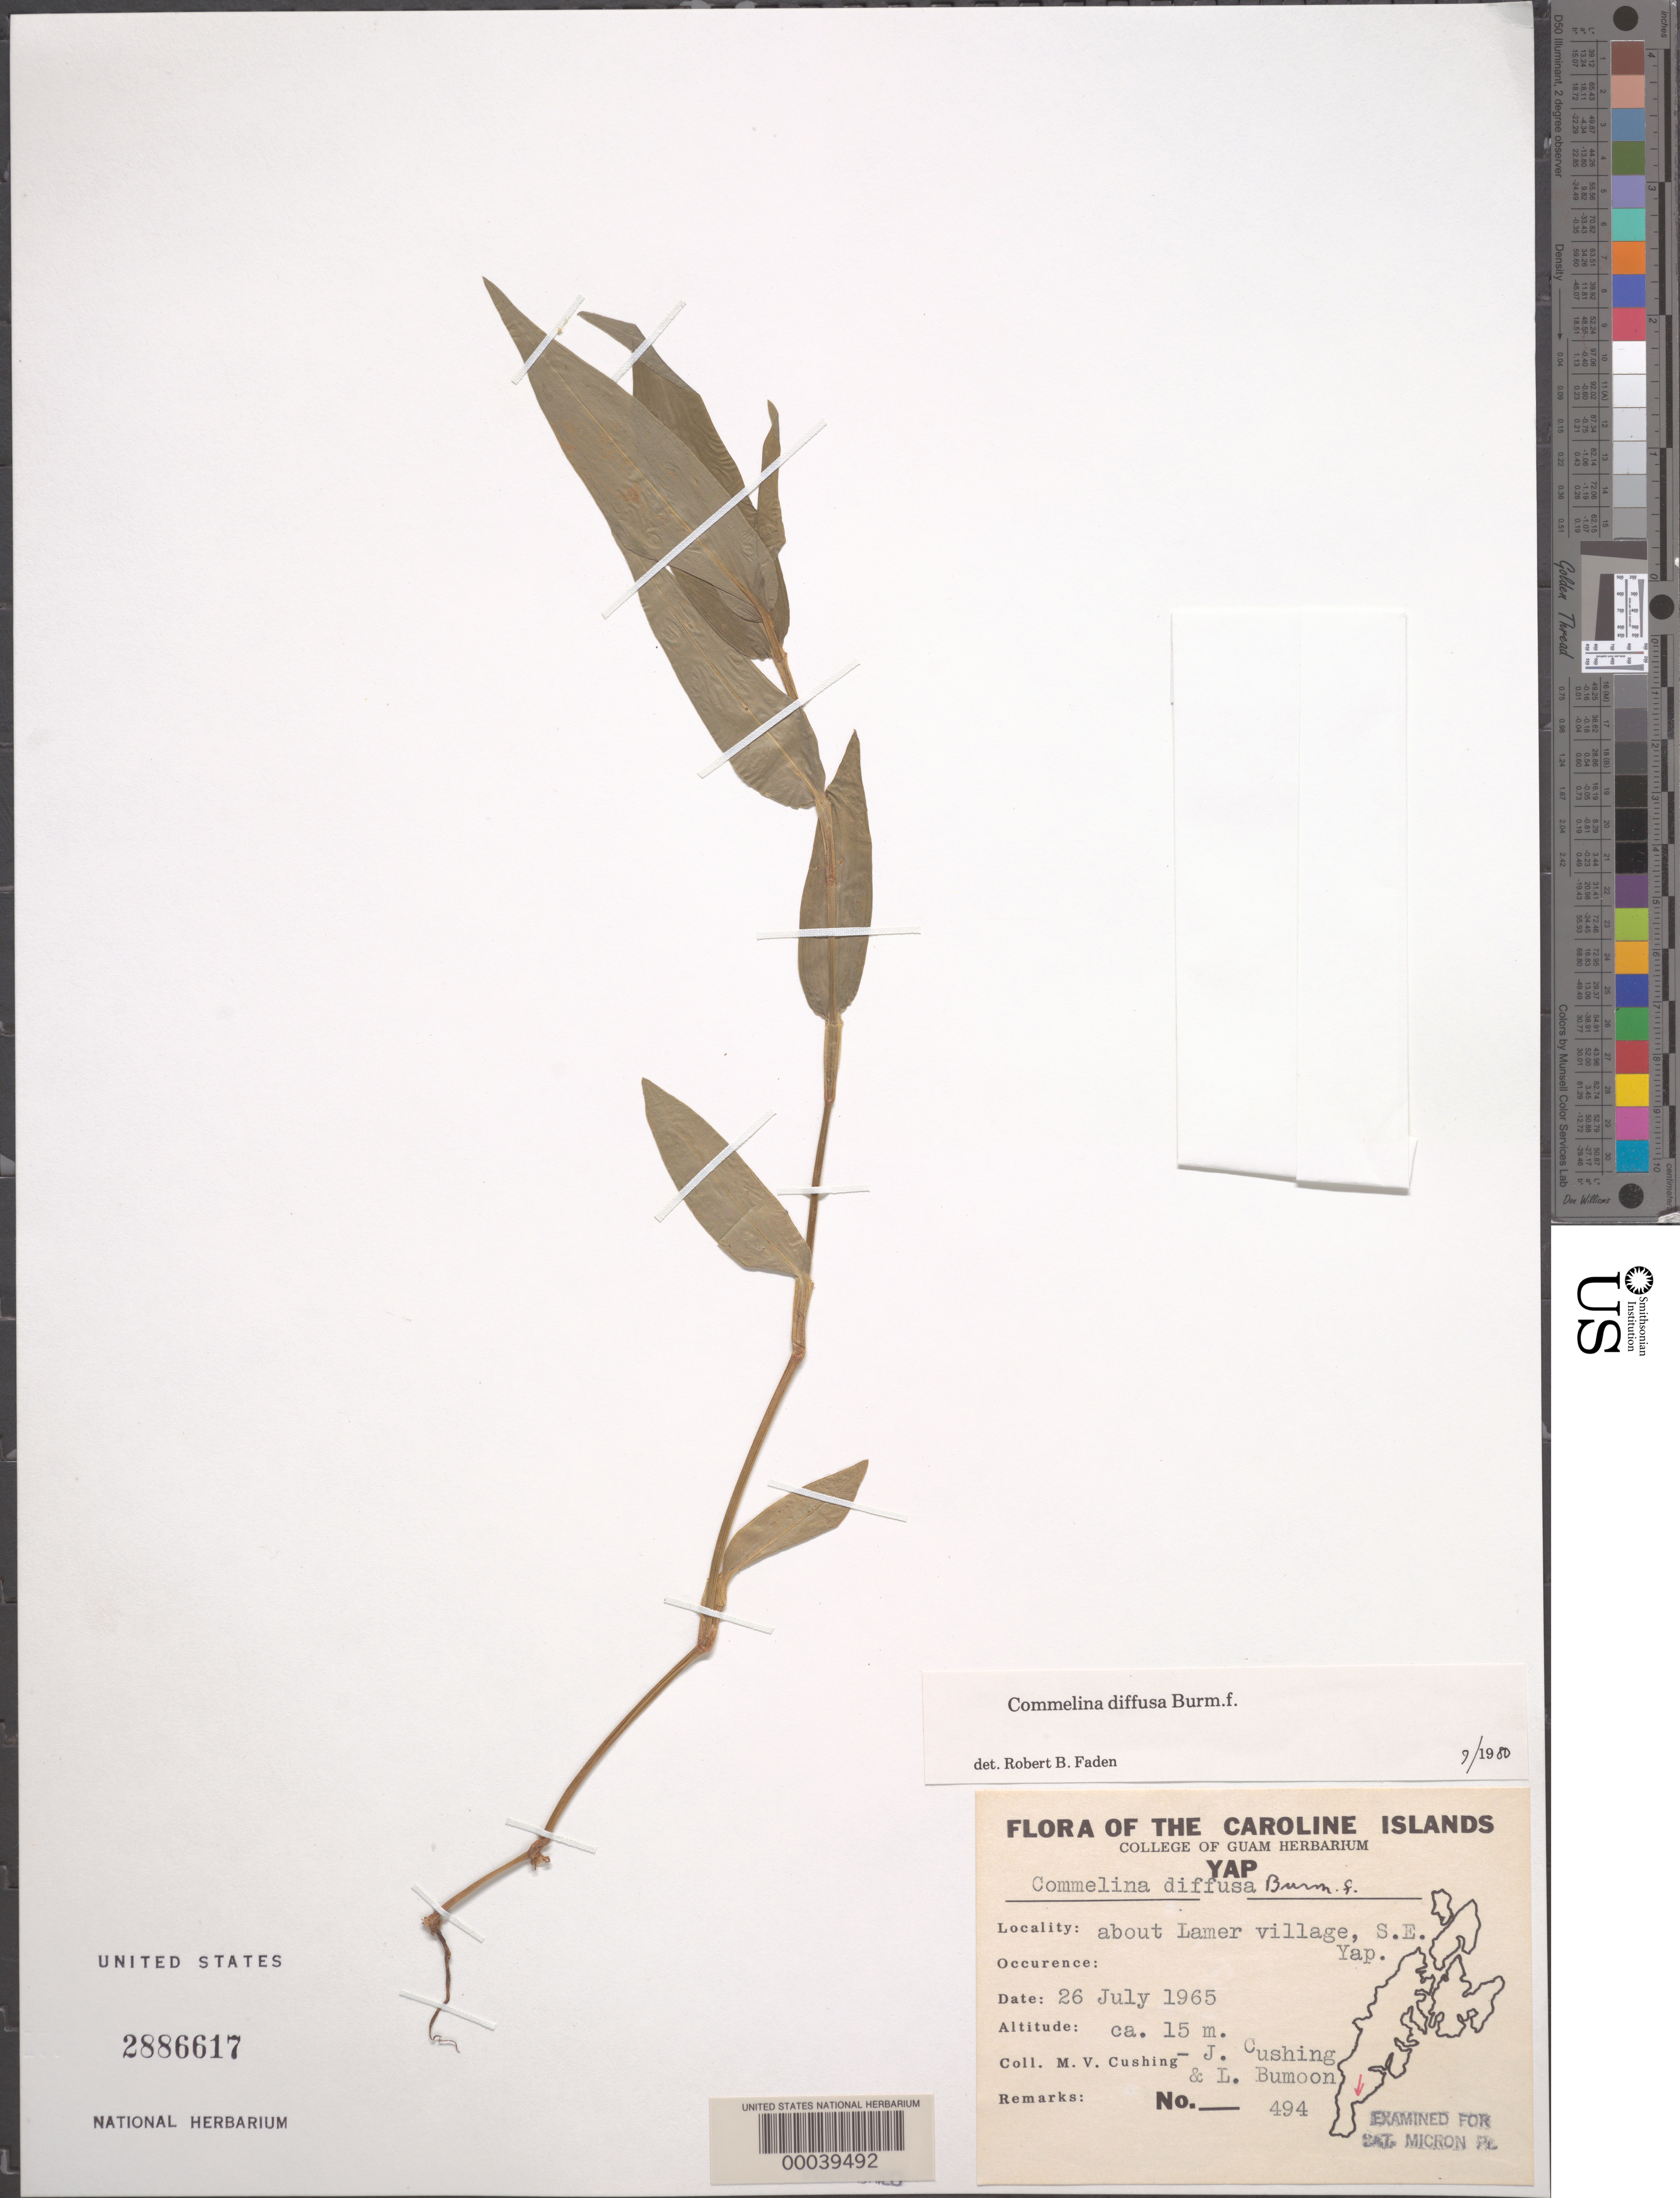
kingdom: Plantae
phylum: Tracheophyta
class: Liliopsida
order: Commelinales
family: Commelinaceae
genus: Commelina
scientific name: Commelina diffusa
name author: Burm. f.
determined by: Faden, Robert B., (US), Smithsonian Institution - National Museum of Natural History (UNITED STATES)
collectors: J. Cushing & L. Bumoon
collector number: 494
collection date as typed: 26 Jul 1965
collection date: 1965-07-26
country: Micronesia, Federated States of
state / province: Yap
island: Yap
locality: Near lamer village, se yap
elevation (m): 15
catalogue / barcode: US 2886617